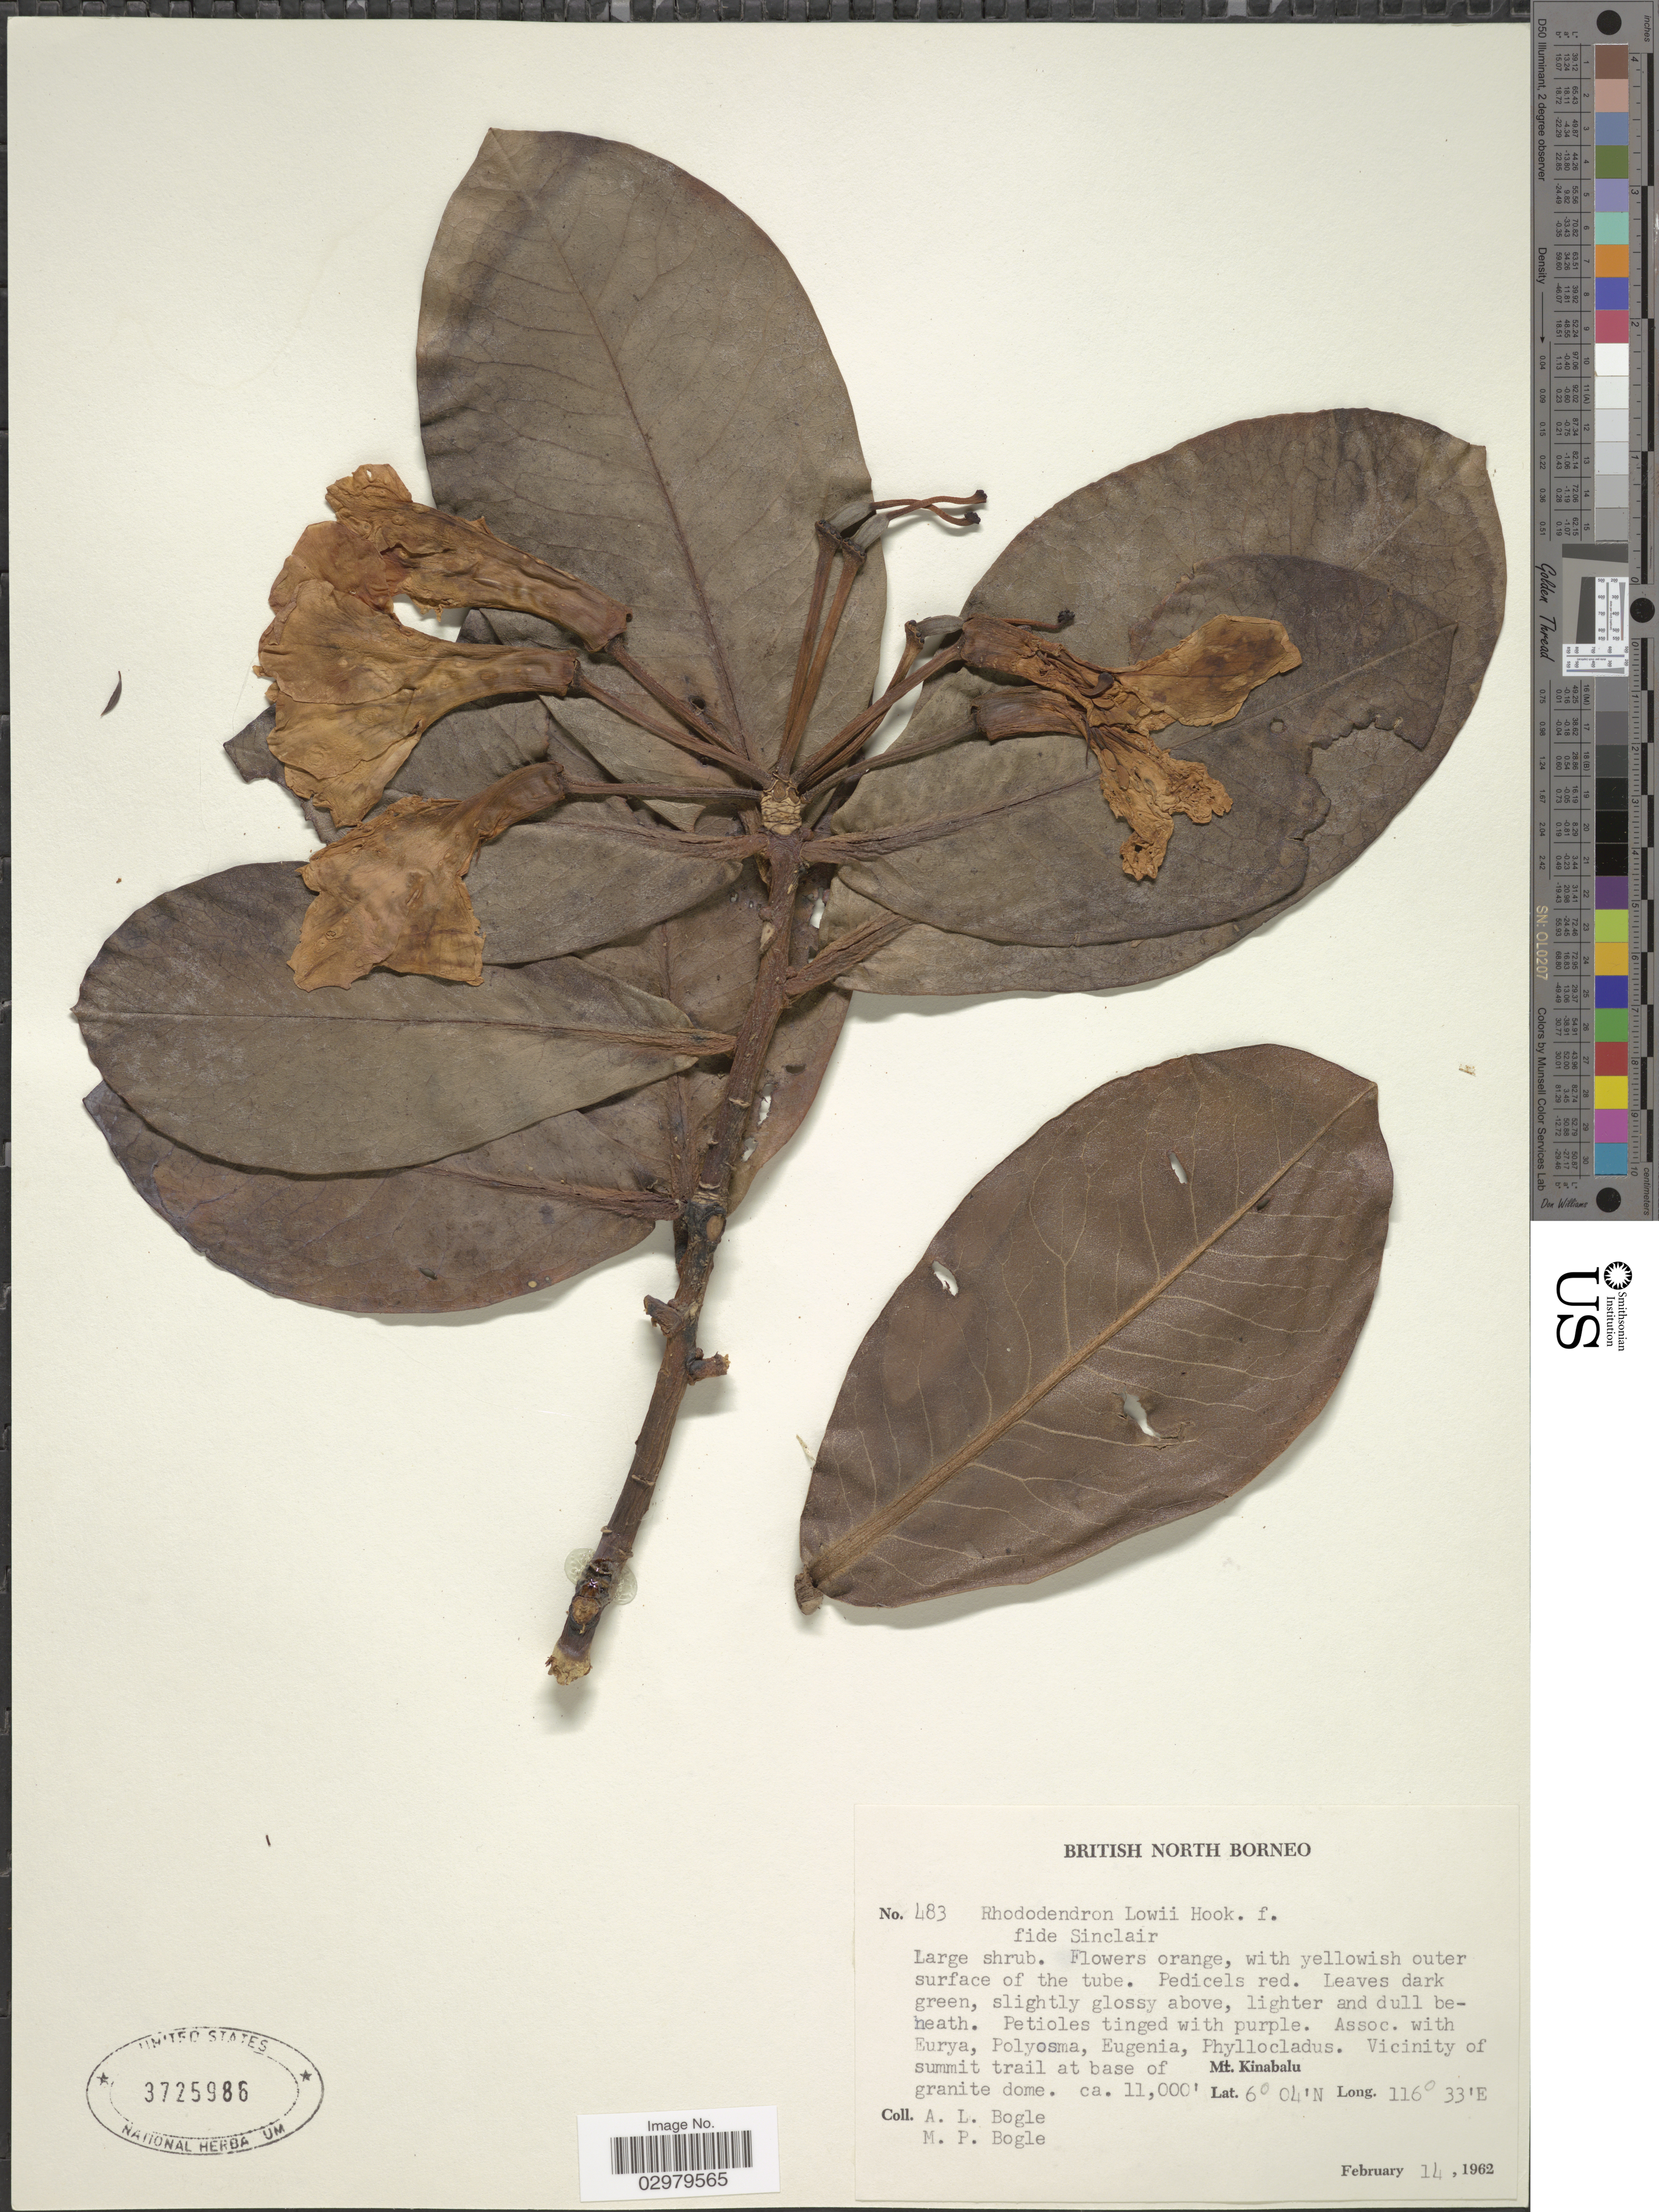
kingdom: Plantae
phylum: Tracheophyta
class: Magnoliopsida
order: Ericales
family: Ericaceae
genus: Rhododendron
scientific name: Rhododendron lowei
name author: Hook. f.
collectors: Bogle, A.L. & M. Bogle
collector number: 483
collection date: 1962-02-14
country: Malaysia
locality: British North Borneo. Vicinity of summit trail at base of Mt. Kinabalu.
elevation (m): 3353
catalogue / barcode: US 3725986